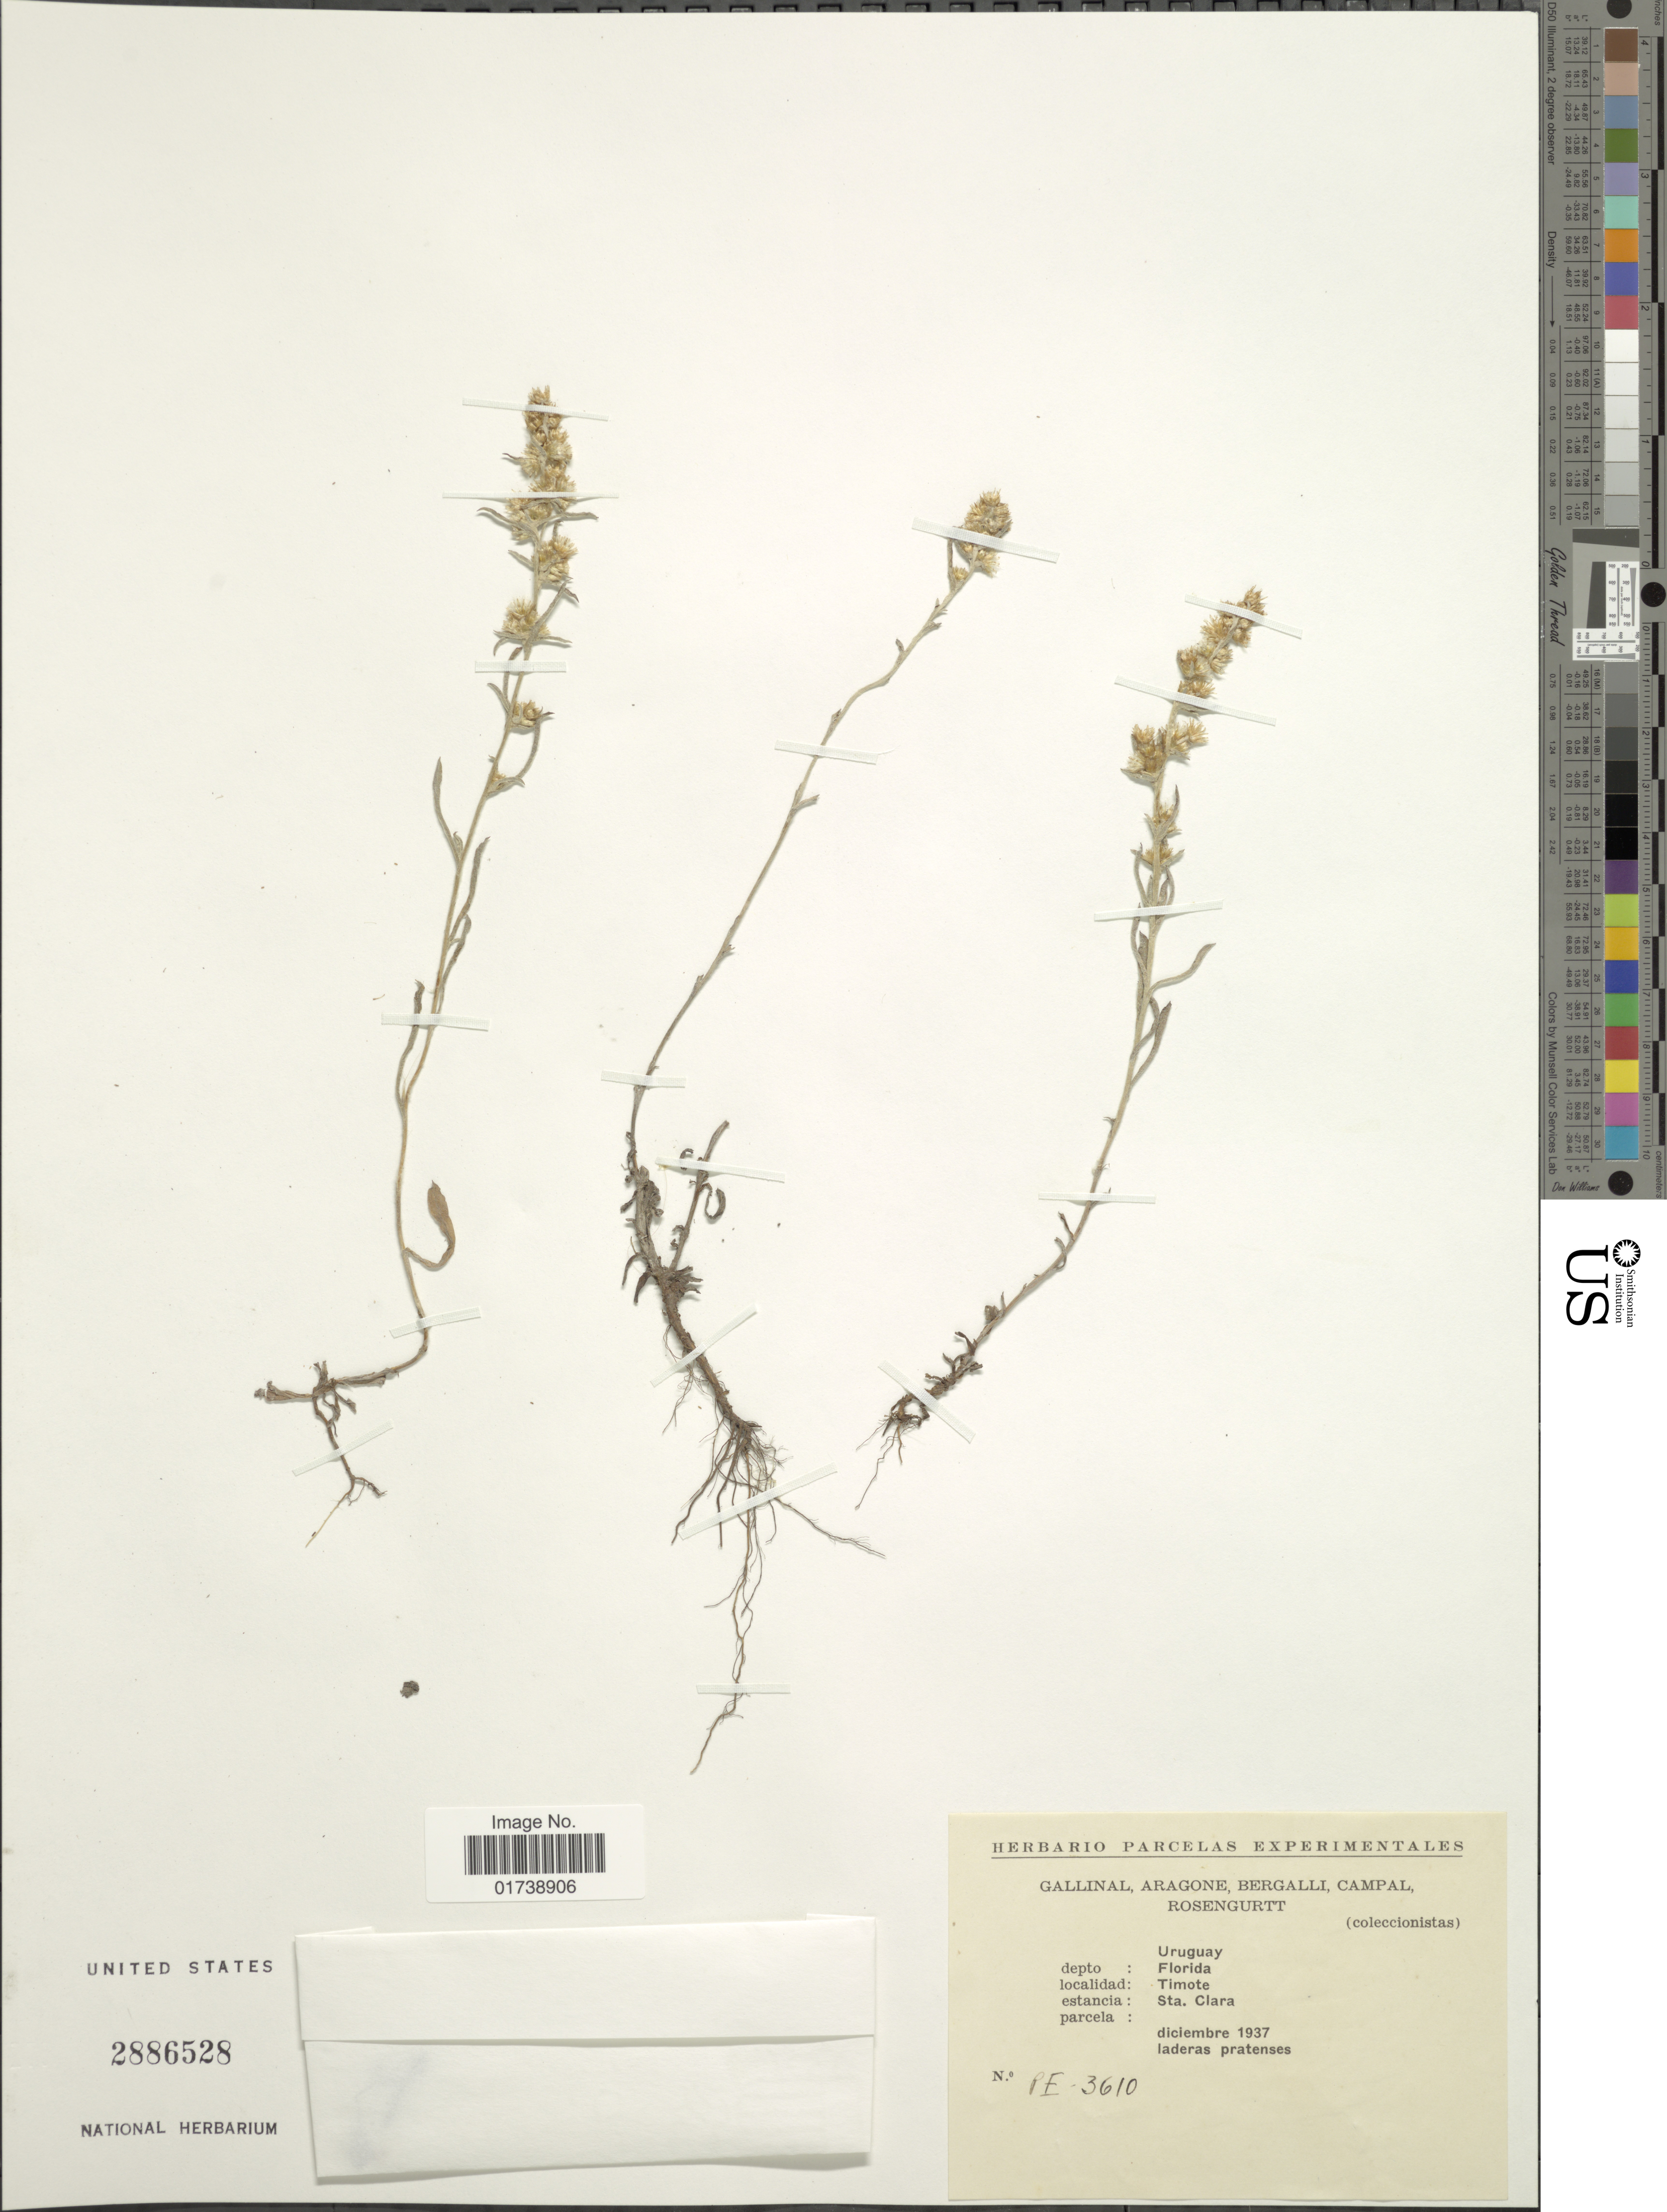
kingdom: Plantae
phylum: Tracheophyta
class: Magnoliopsida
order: Asterales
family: Asteraceae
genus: Gamochaeta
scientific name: Gamochaeta sp.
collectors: -. Gallinal, -- Aragone, -- Campal & Rosengurtt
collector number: PE-3610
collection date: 1937-12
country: Uruguay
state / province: Florida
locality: Timote, Estancia Sta. Clara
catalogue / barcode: US 2886528